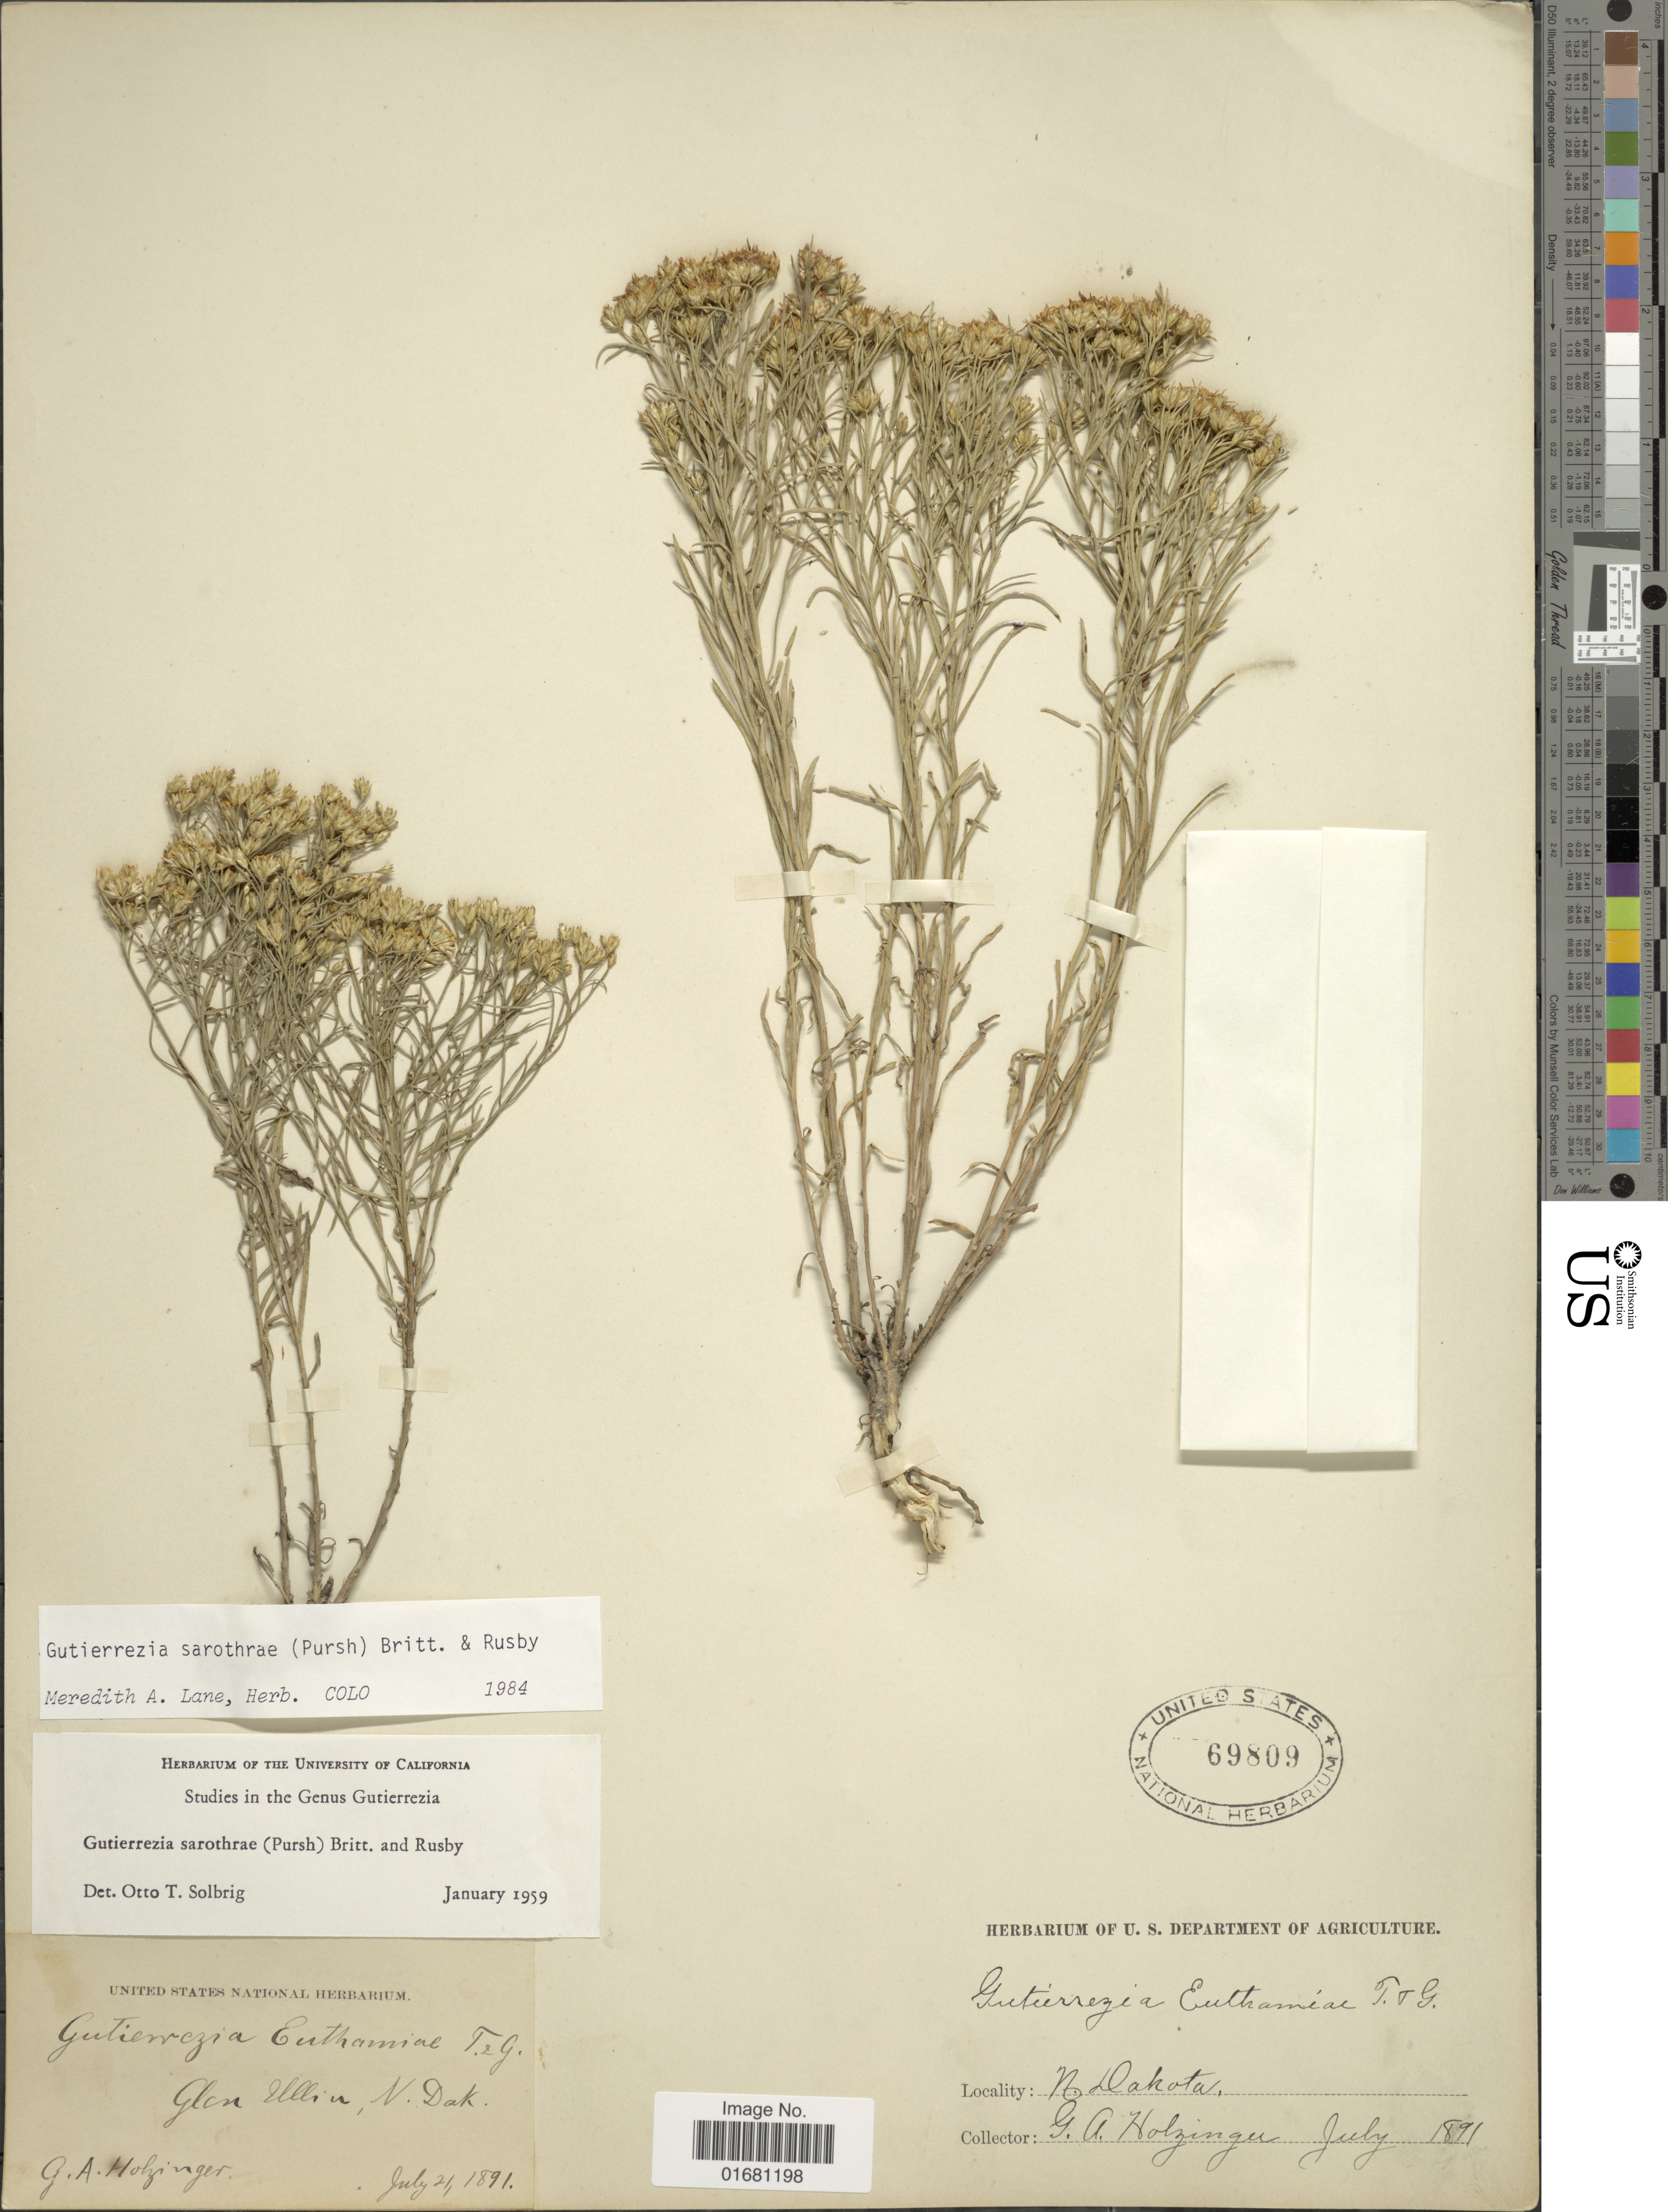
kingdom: Plantae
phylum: Tracheophyta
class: Magnoliopsida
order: Asterales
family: Asteraceae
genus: Gutierrezia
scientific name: Gutierrezia sarothrae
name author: (Pursh) Britton & Rusby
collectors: G. A. Holzinger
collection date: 1891-07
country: United States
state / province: North Dakota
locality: Glen Ullin, N. Dak.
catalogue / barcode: US 69809